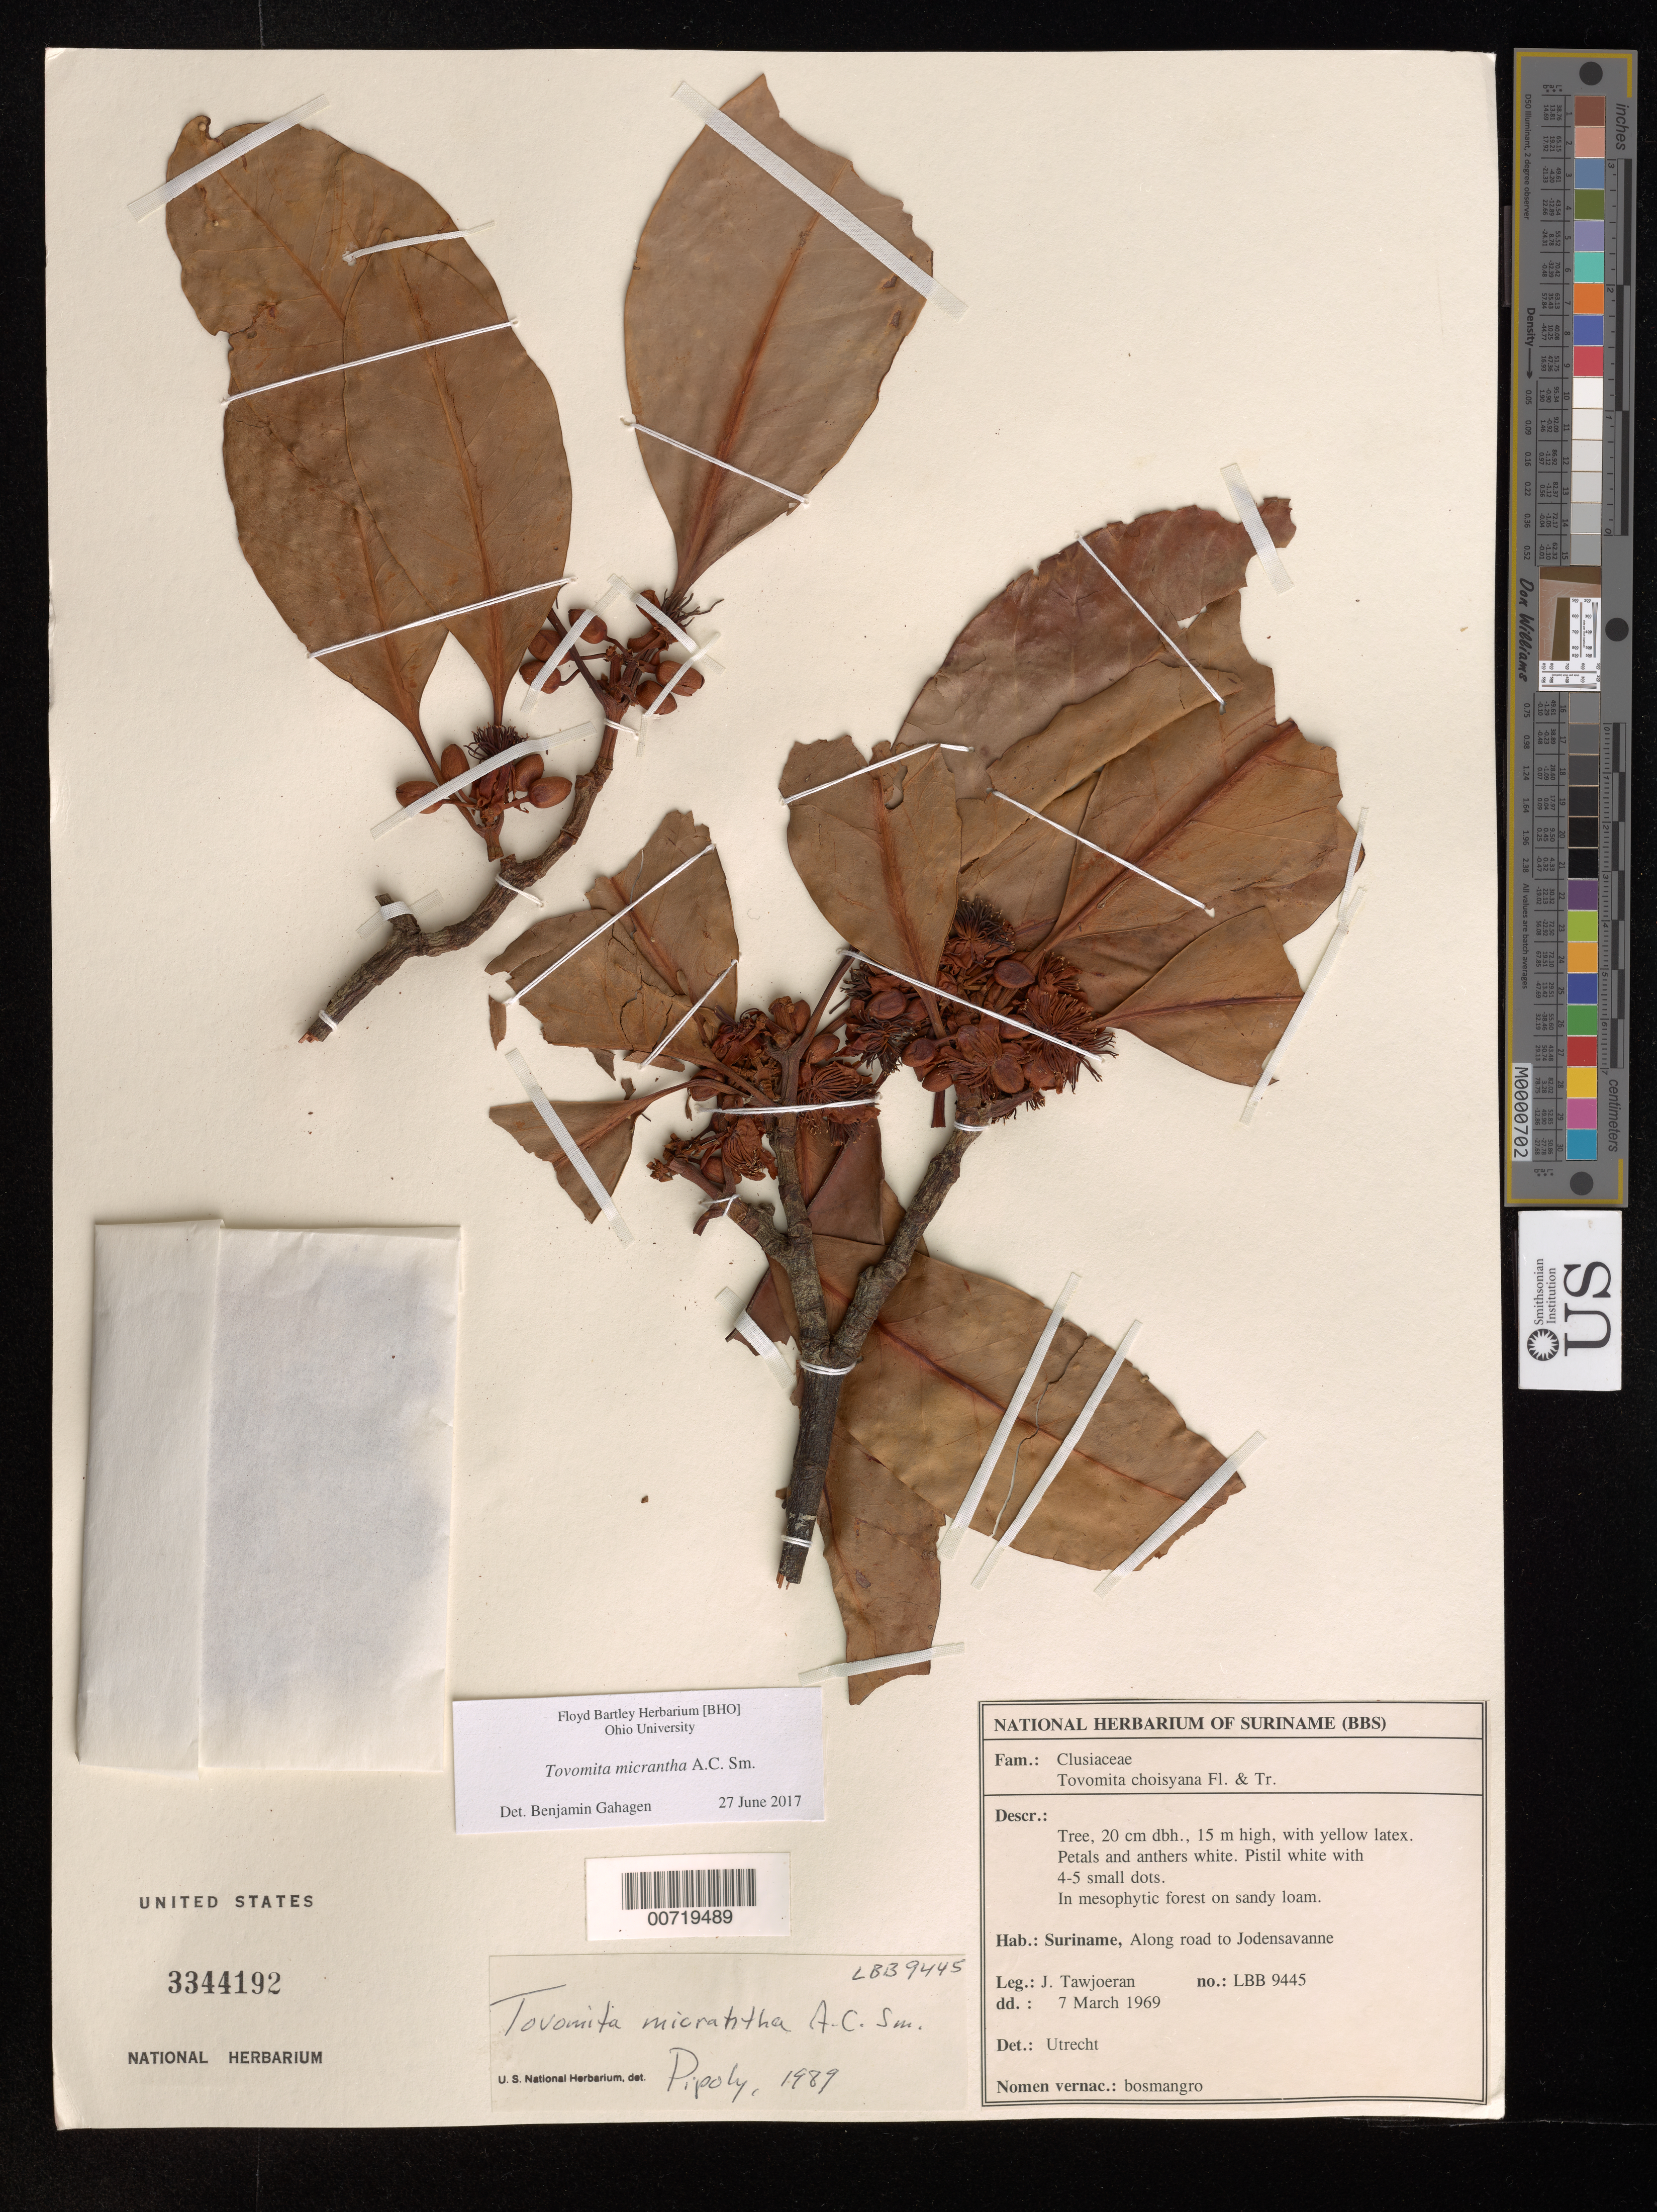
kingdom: Plantae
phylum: Tracheophyta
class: Magnoliopsida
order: Malpighiales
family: Clusiaceae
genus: Tovomita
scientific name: Tovomita micrantha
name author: A.C. Sm.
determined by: Pipoly, J. J., III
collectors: J. Tawjoeran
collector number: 9445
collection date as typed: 7-Mar-69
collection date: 1969-03-07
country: Suriname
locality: Jodensavanne, along road to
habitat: Mesophytic forest on sandy loam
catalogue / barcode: US 3344192